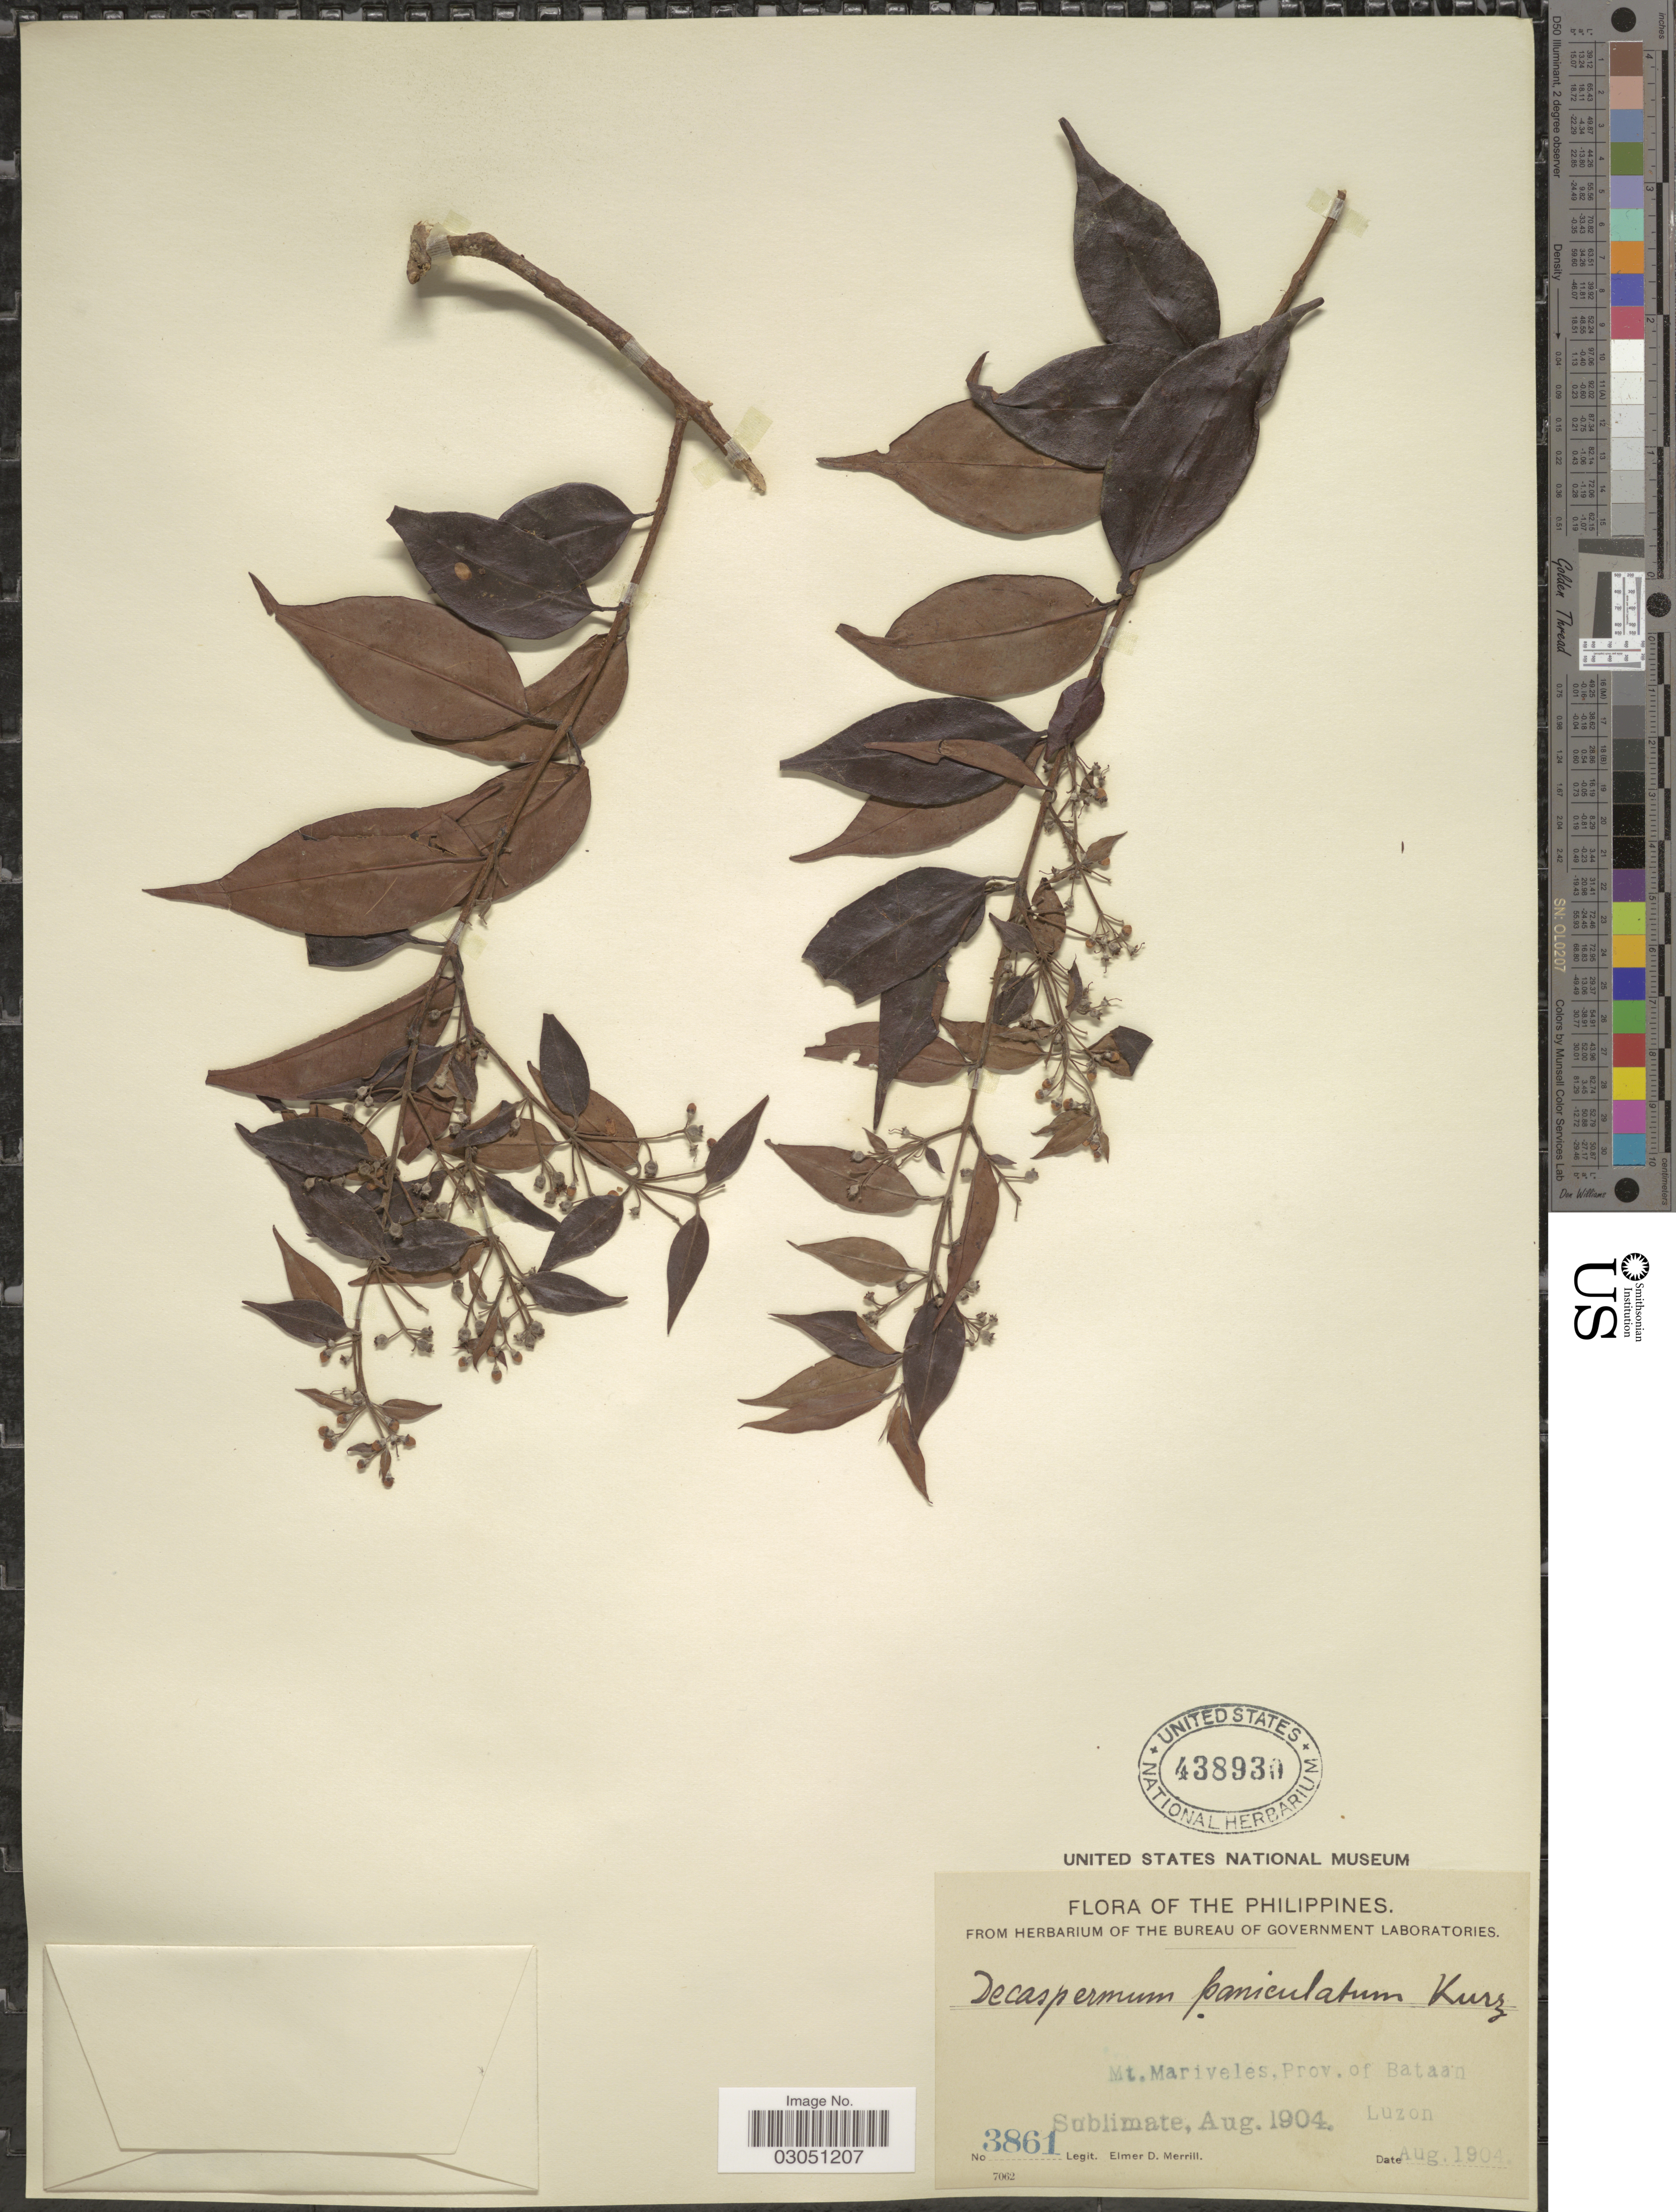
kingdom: Plantae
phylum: Tracheophyta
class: Magnoliopsida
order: Myrtales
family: Myrtaceae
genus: Decaspermum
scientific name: Decaspermum fruticosum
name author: J.R. Forst. & G. Forst.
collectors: E. D. Merrill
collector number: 3861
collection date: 1904-08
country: Philippines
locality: The Philippines. Mt. Mariveles, Prov. of Bataan, Luzon.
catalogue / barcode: US 438930